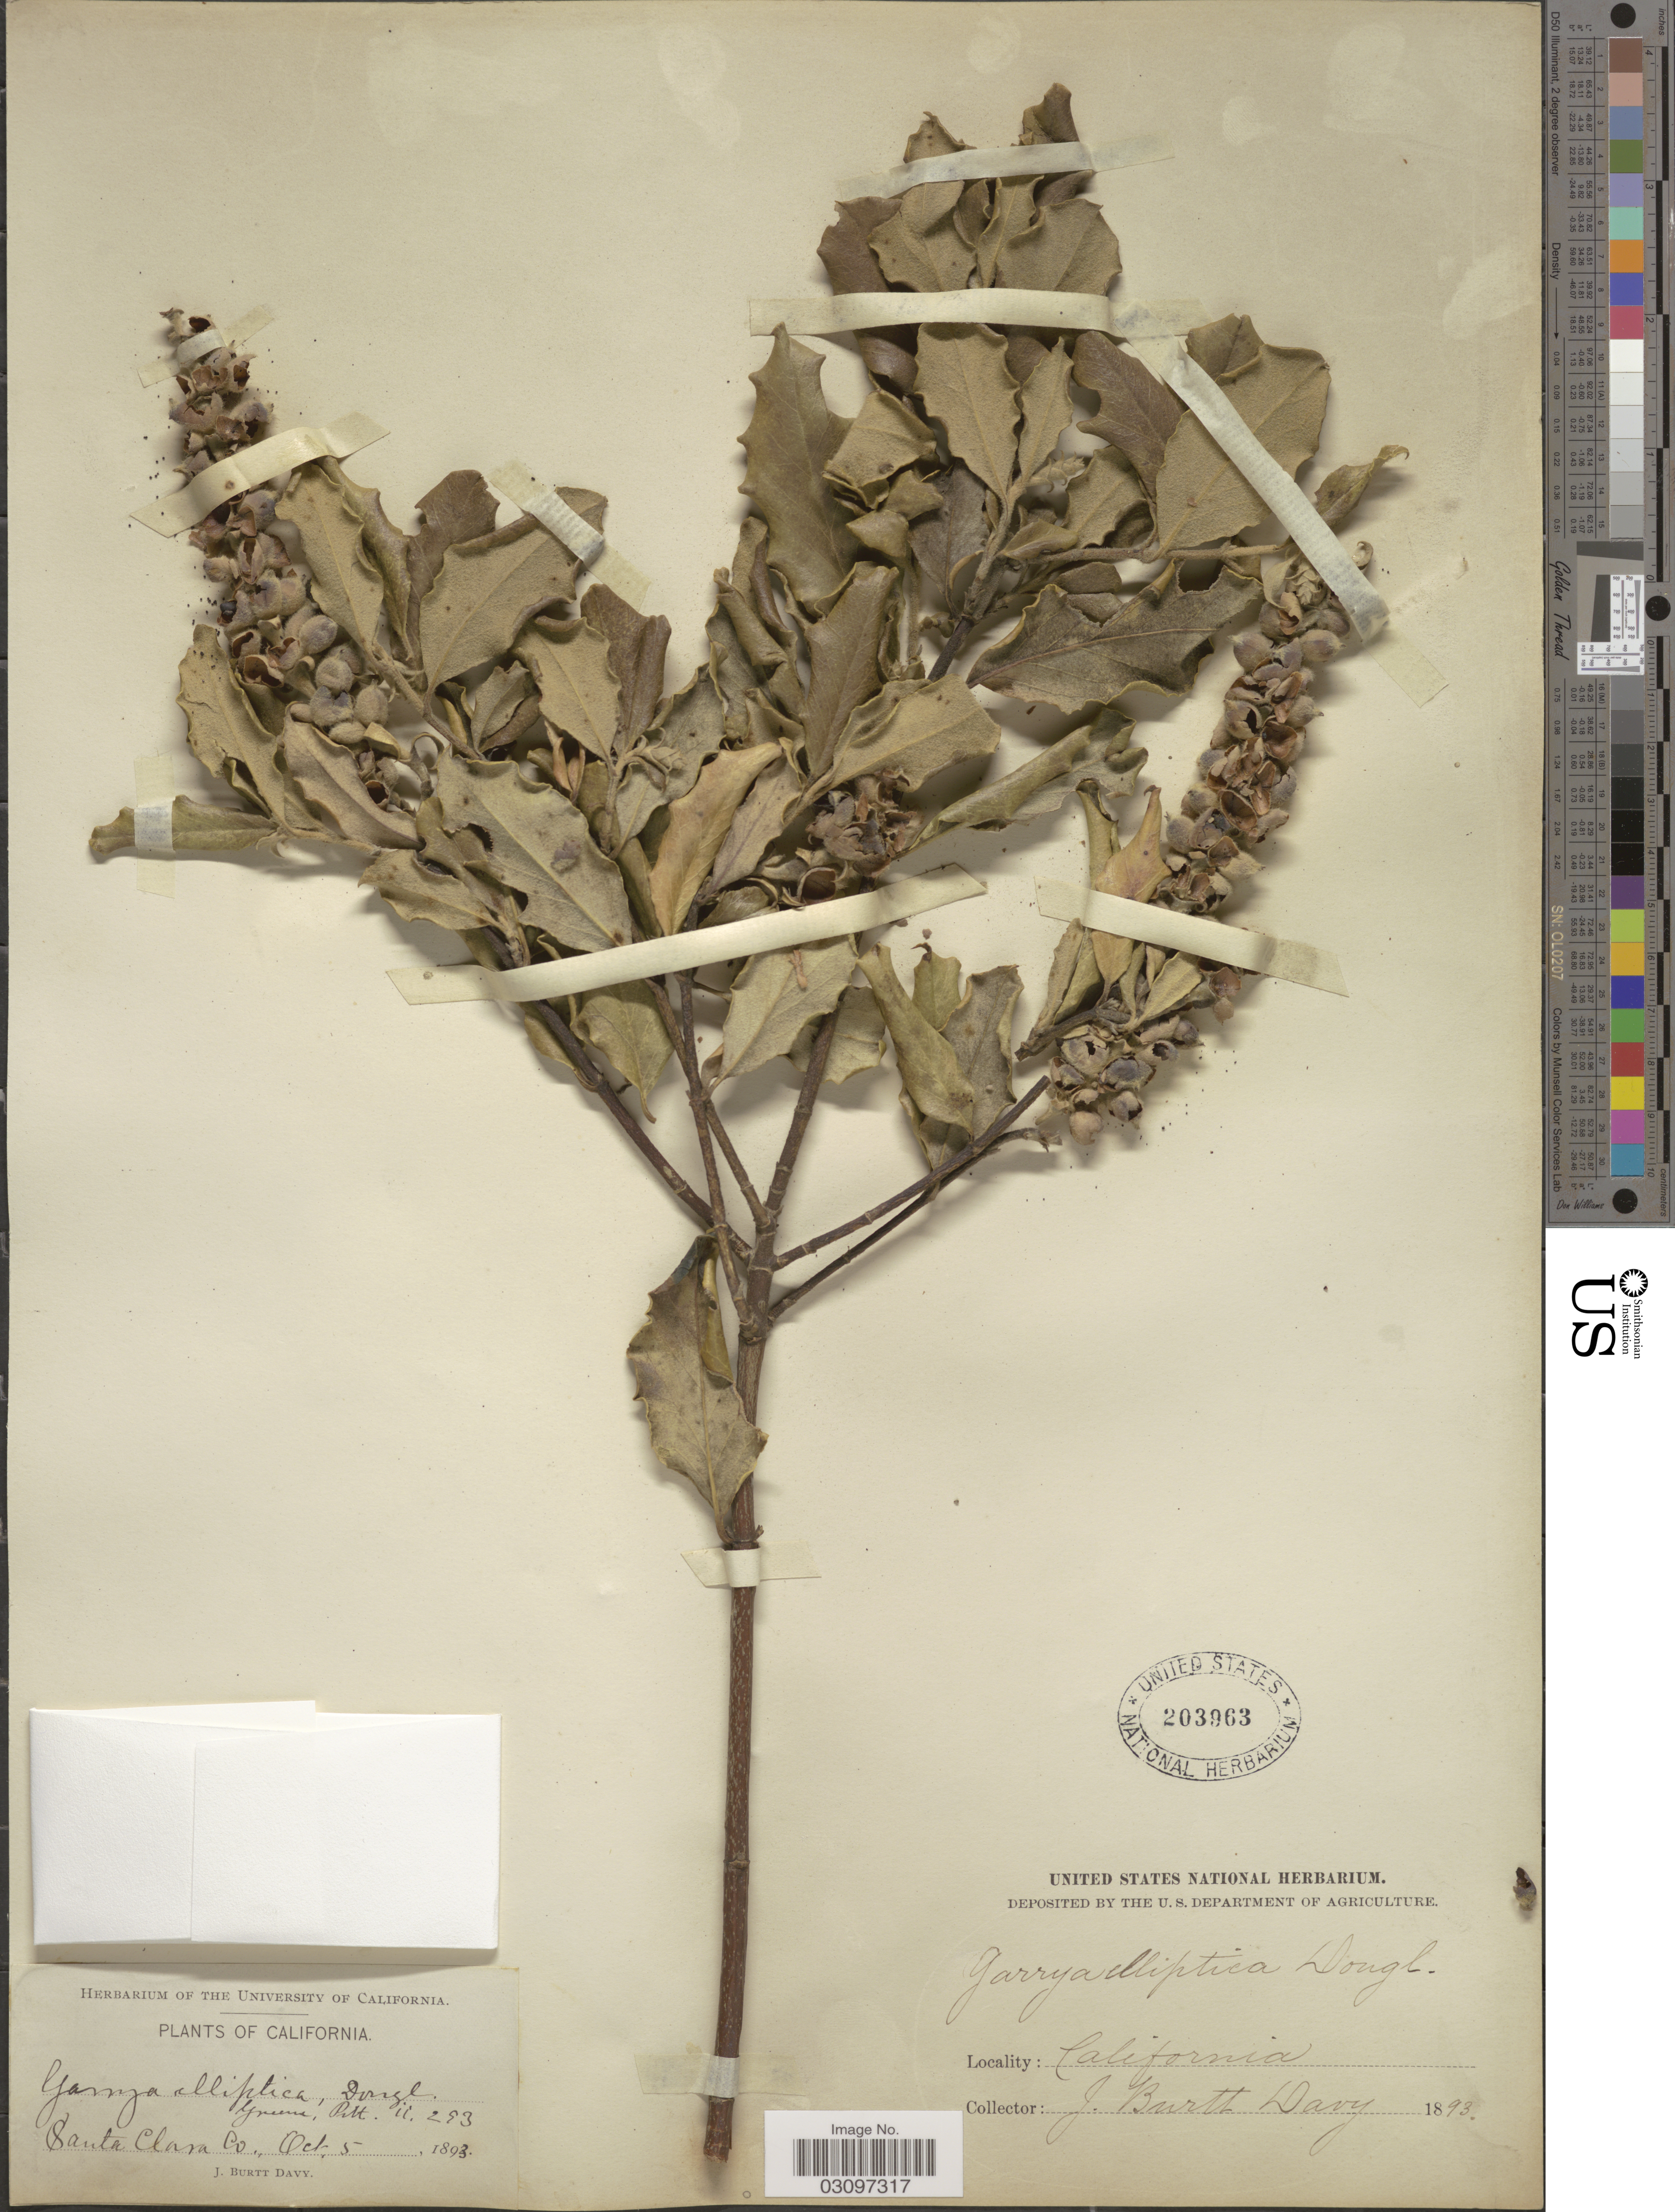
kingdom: Plantae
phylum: Tracheophyta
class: Magnoliopsida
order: Garryales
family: Garryaceae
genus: Garrya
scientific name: Garrya elliptica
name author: Douglas ex Lindl.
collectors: J. Burtt Davy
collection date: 1893-10-05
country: United States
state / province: California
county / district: Santa Clara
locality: Santa Clara Co.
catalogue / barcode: US 203963